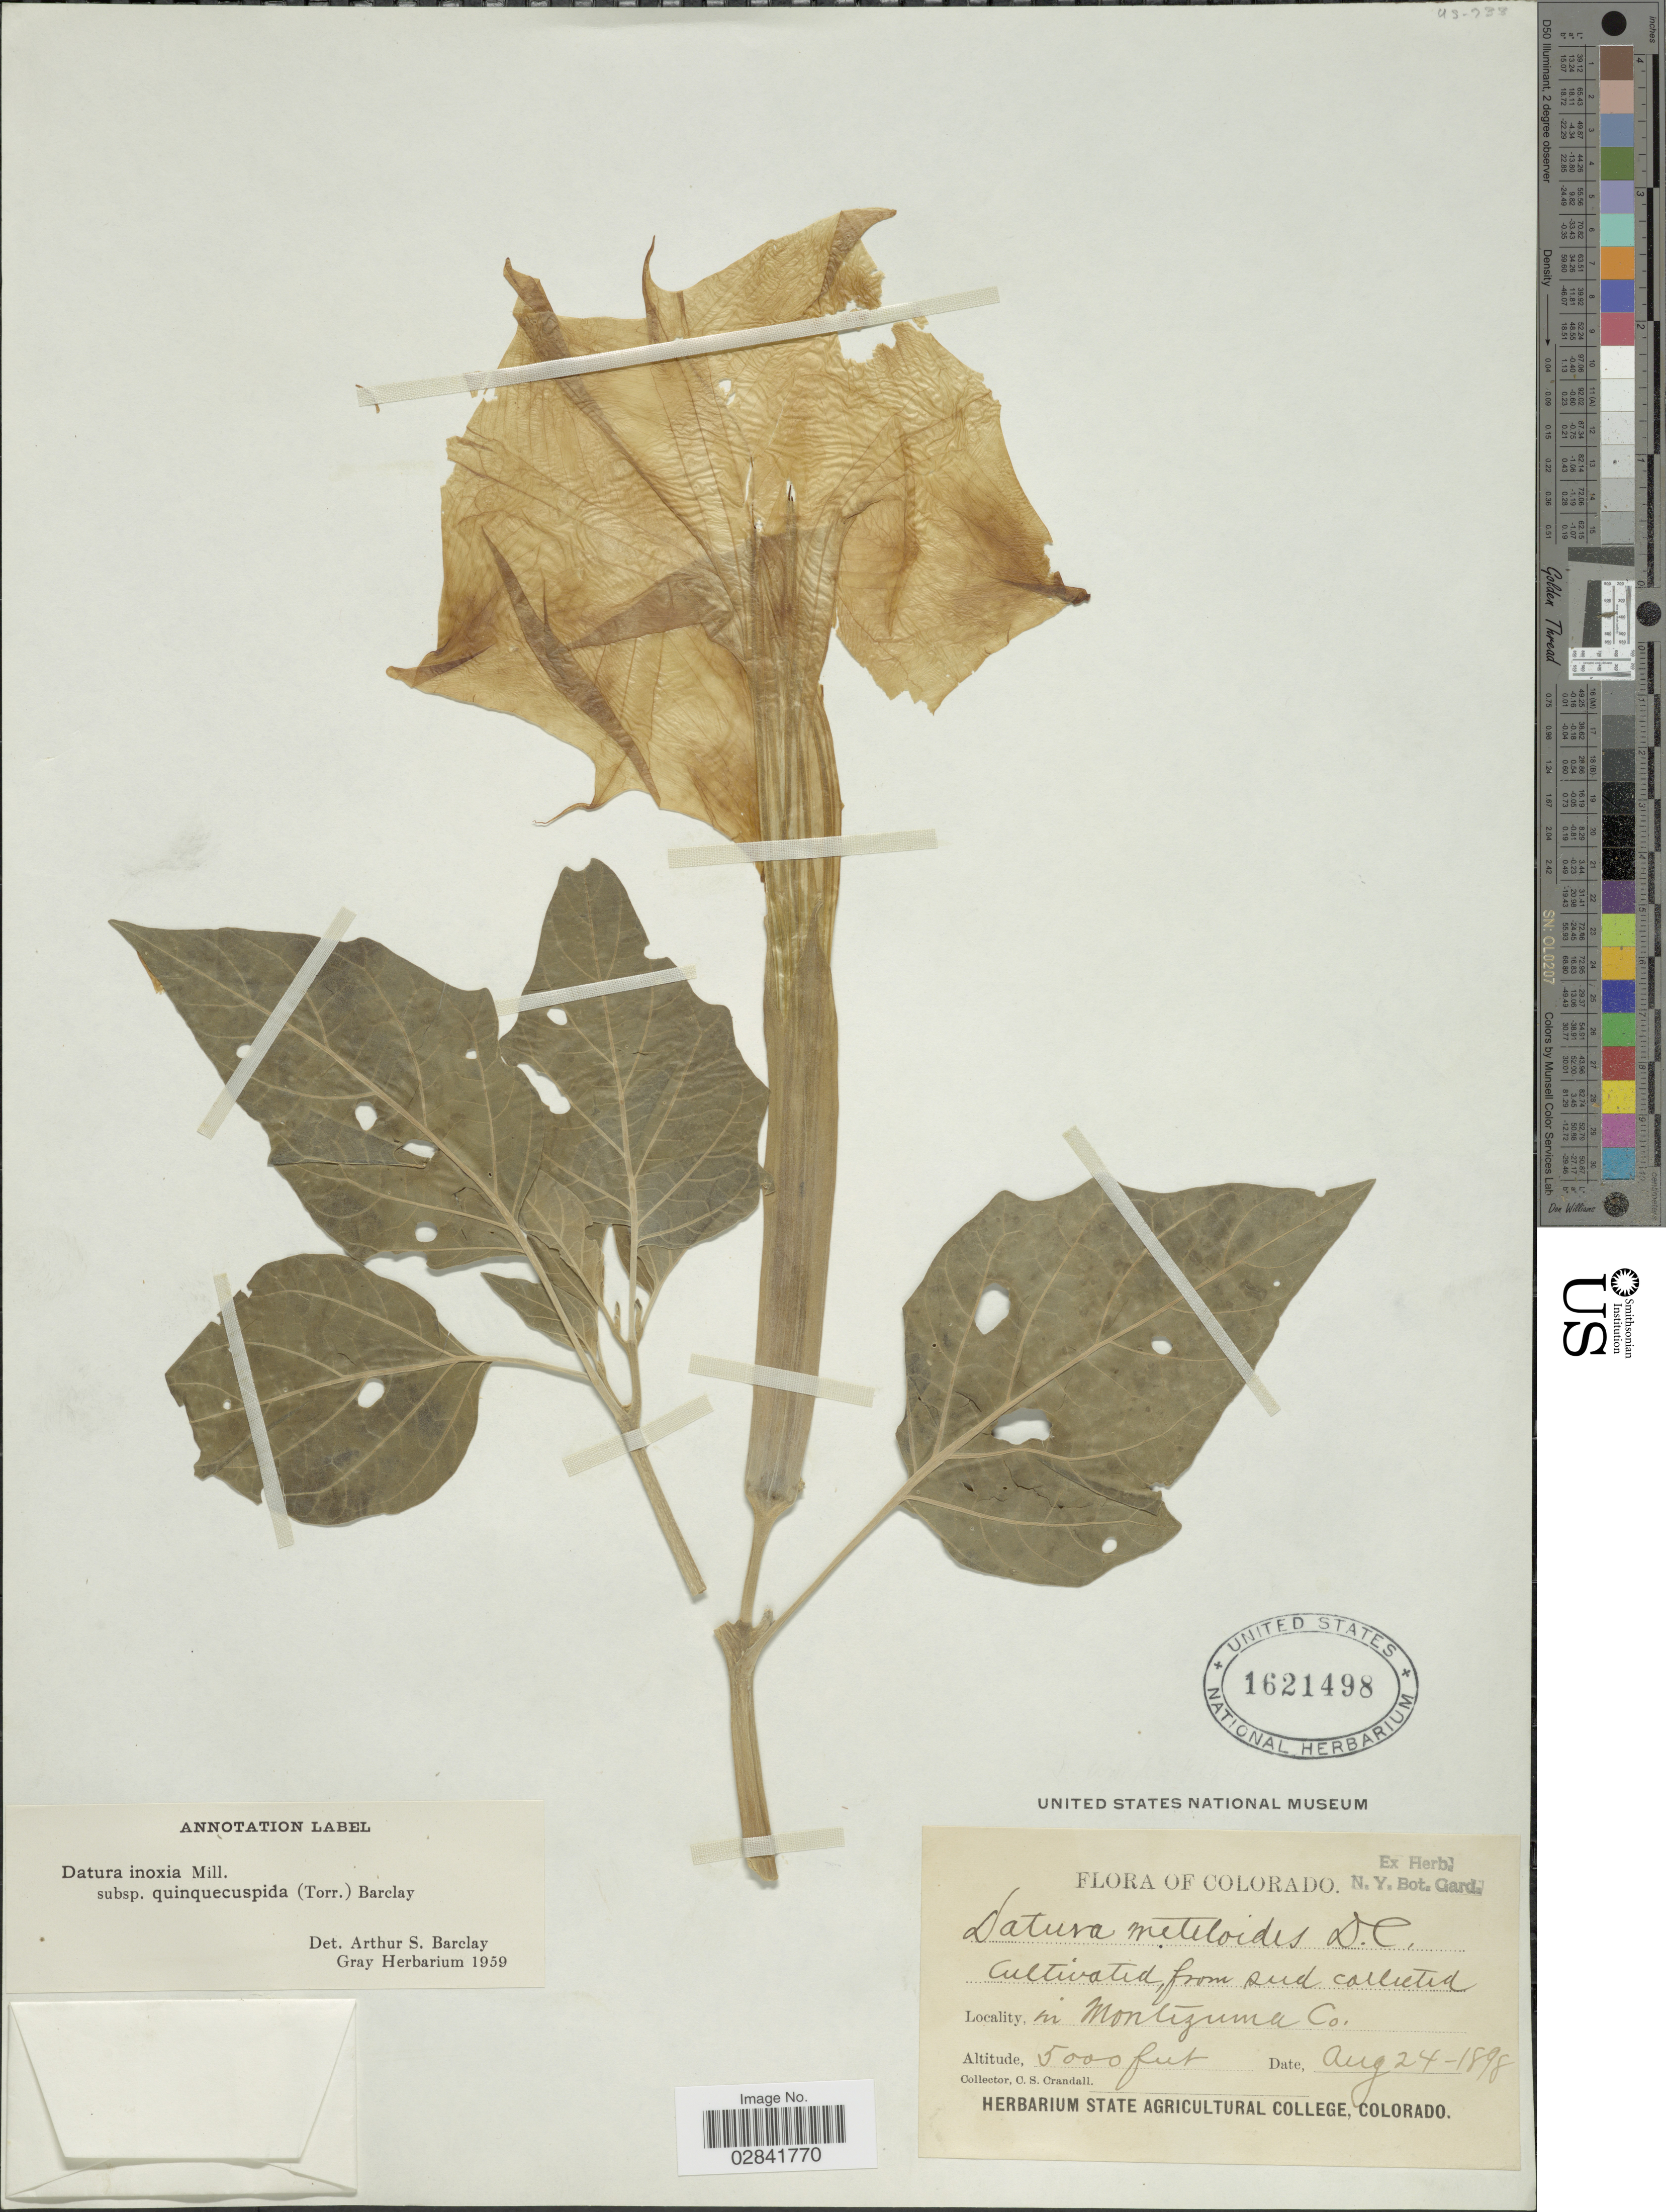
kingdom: Plantae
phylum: Tracheophyta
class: Magnoliopsida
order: Solanales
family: Solanaceae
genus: Datura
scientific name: Datura innoxia subsp. quinquecuspidata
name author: (Torr.) A.S. Barclay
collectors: C. Crandall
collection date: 1898-08-24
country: United States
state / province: Colorado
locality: In Montezuma Co.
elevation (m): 1524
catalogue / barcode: US 1621498